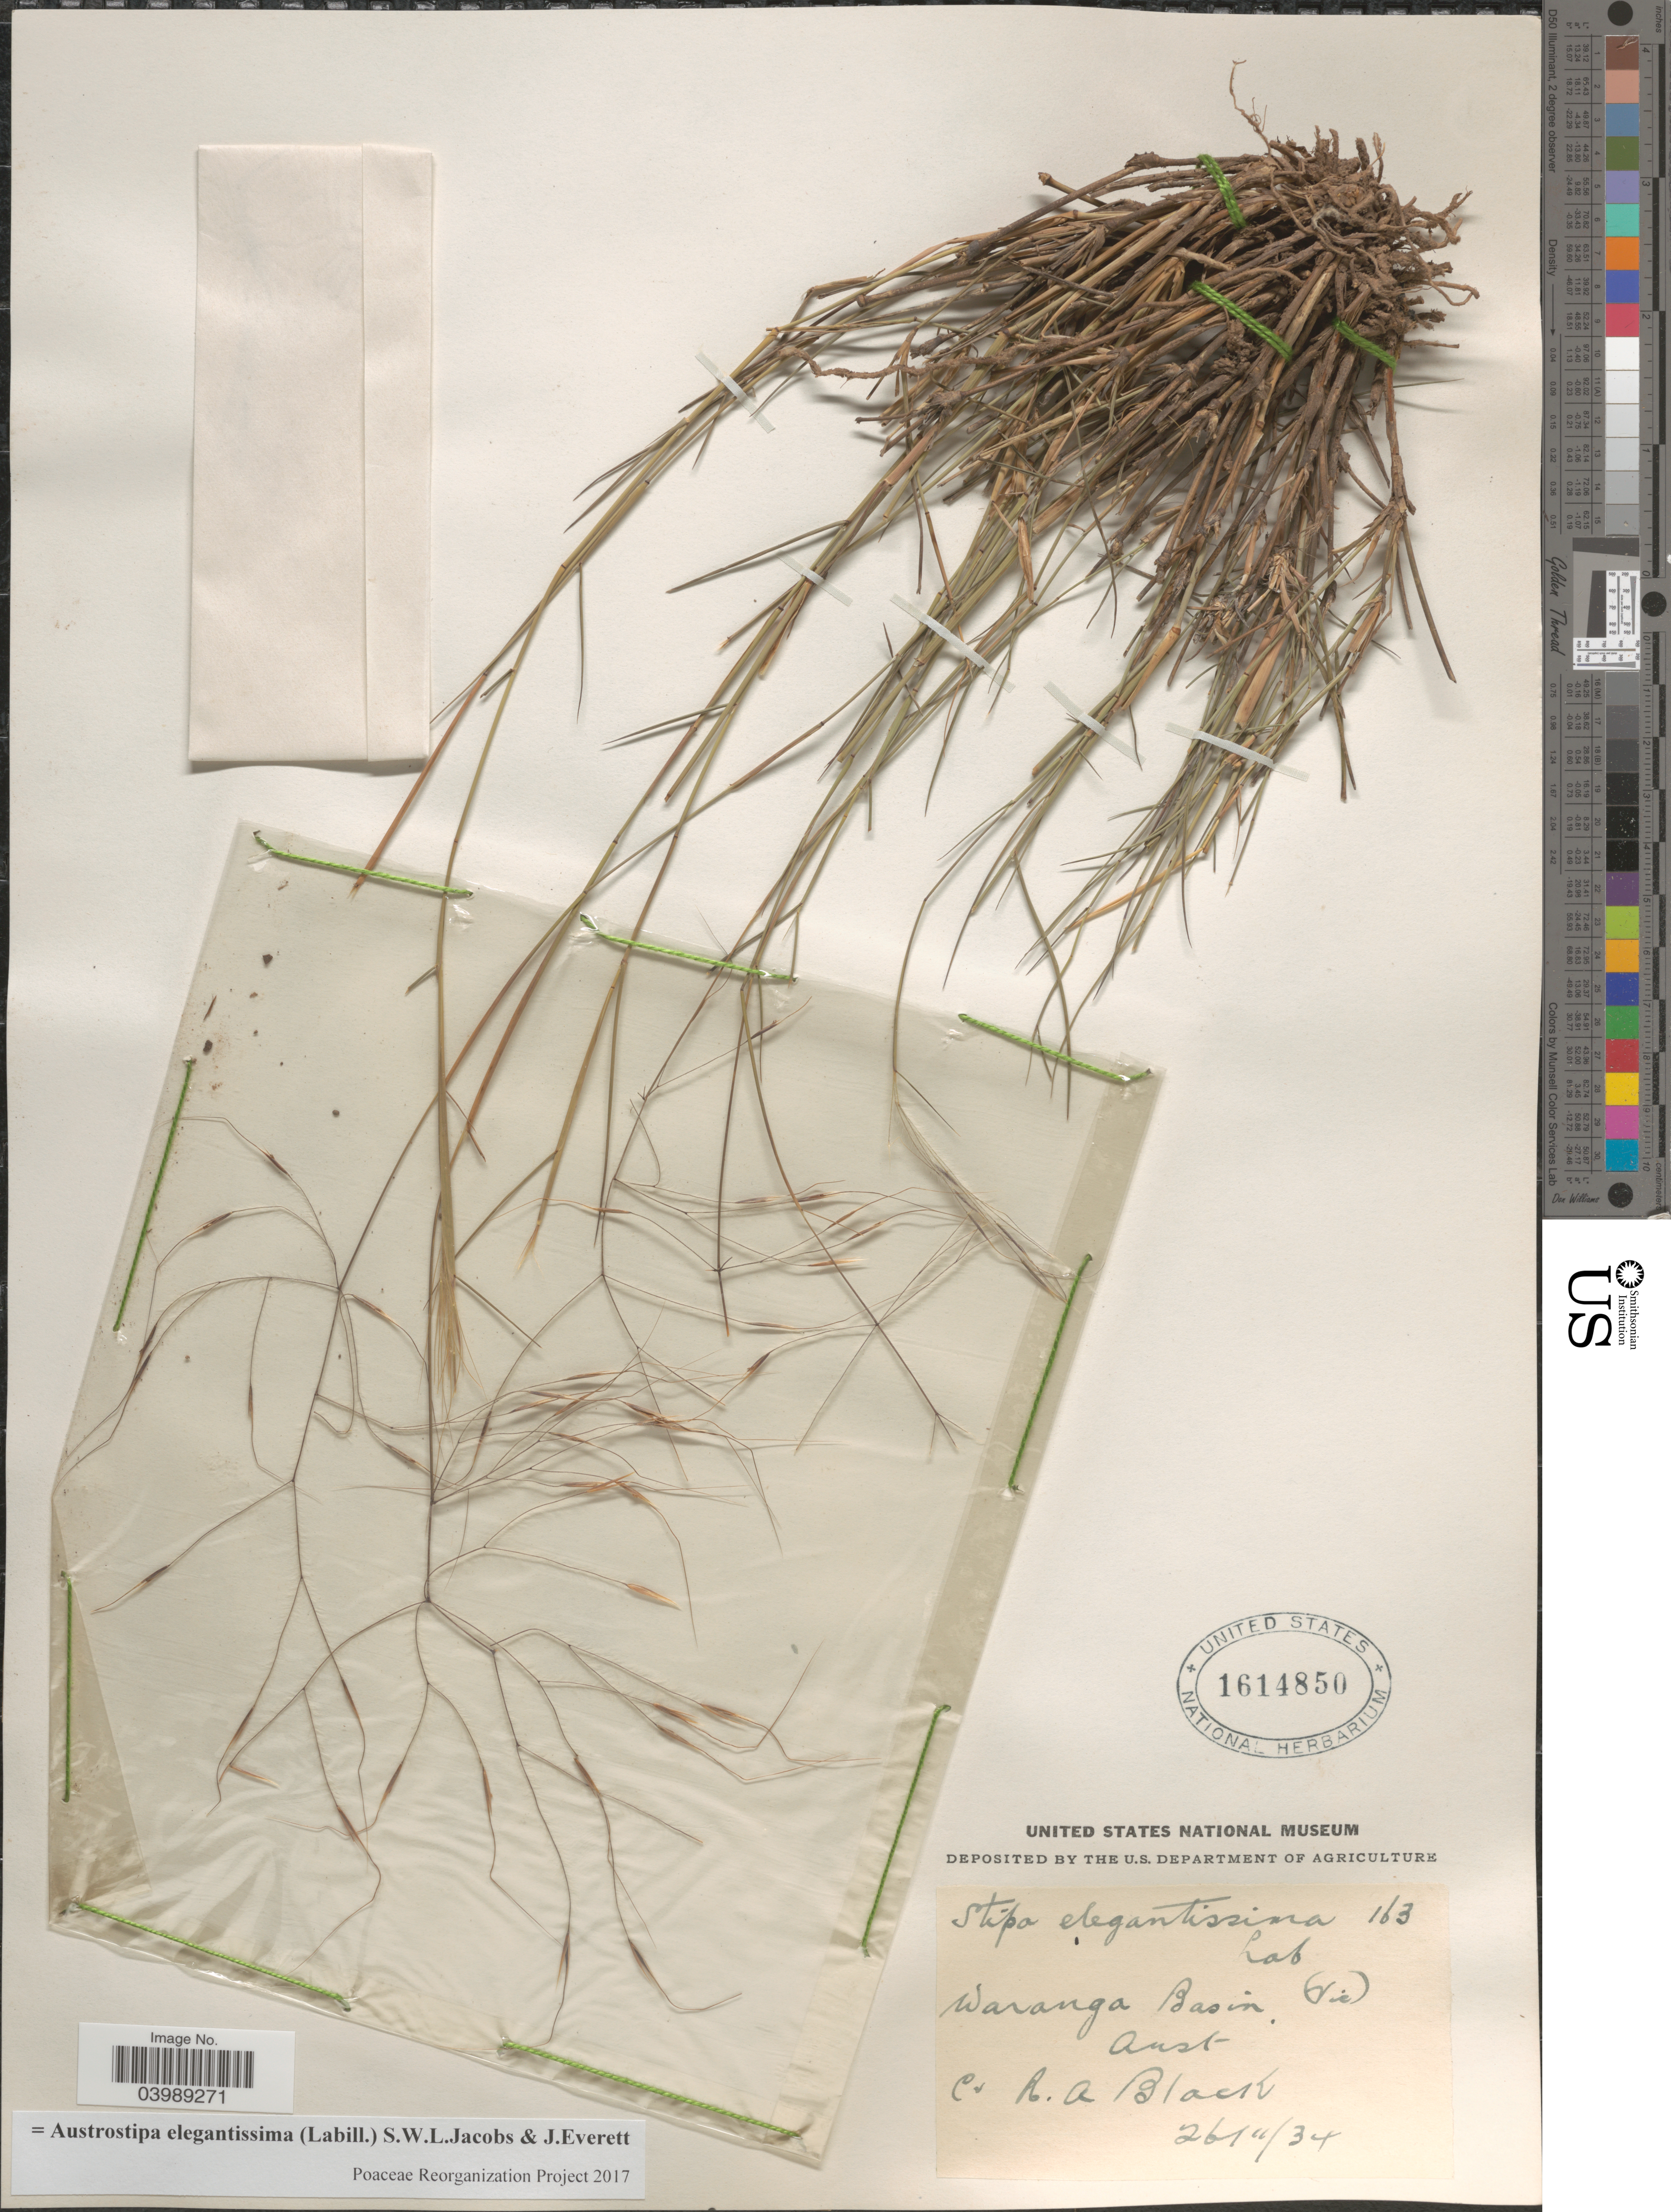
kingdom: Plantae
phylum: Tracheophyta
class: Liliopsida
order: Poales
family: Poaceae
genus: Austrostipa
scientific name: Austrostipa elegantissima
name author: (Labill.) S.W.L. Jacobs & J. Everett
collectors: R. A. Black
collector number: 163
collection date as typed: Transcribed d/m/y: 26/11/34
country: Australia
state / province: Victoria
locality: Waranga Basin (Vic).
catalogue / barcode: US 1614850